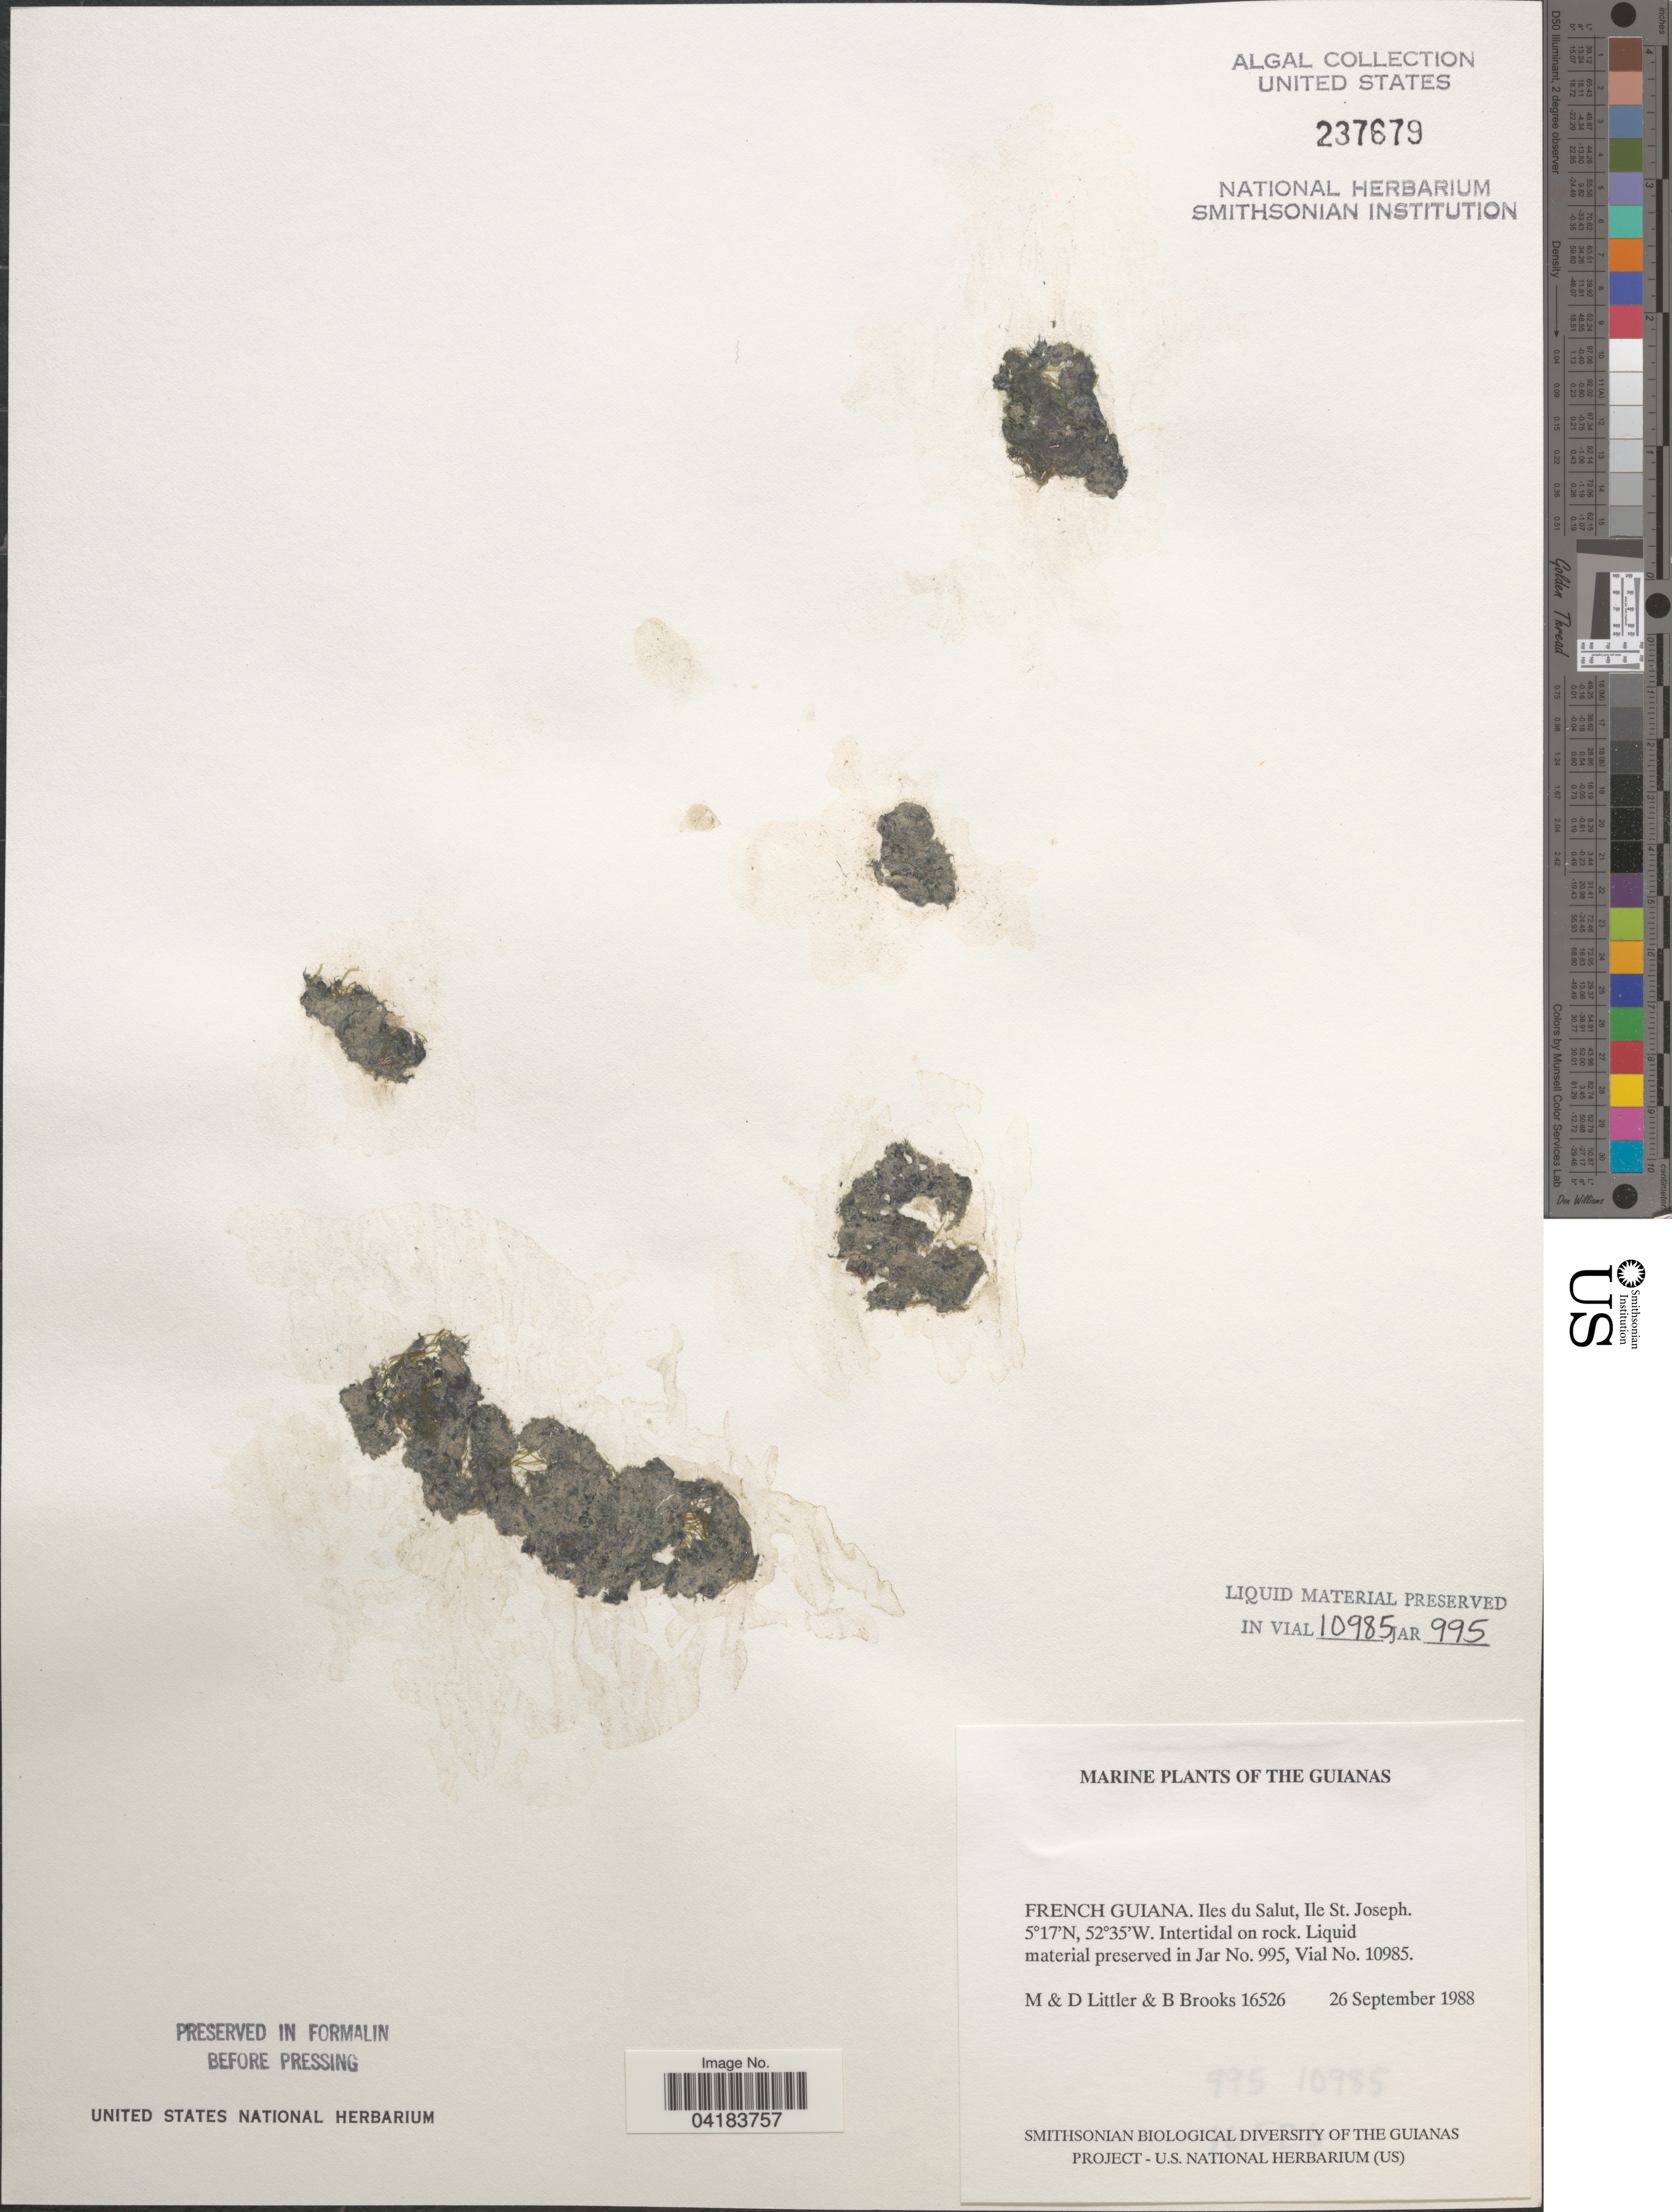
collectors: M. Littler, D. S. Littler & B. Brooks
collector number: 16526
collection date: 1988-09-26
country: French Guiana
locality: The Guianas. Iles du Salut, Ile St. Joseph.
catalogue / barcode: US 237679